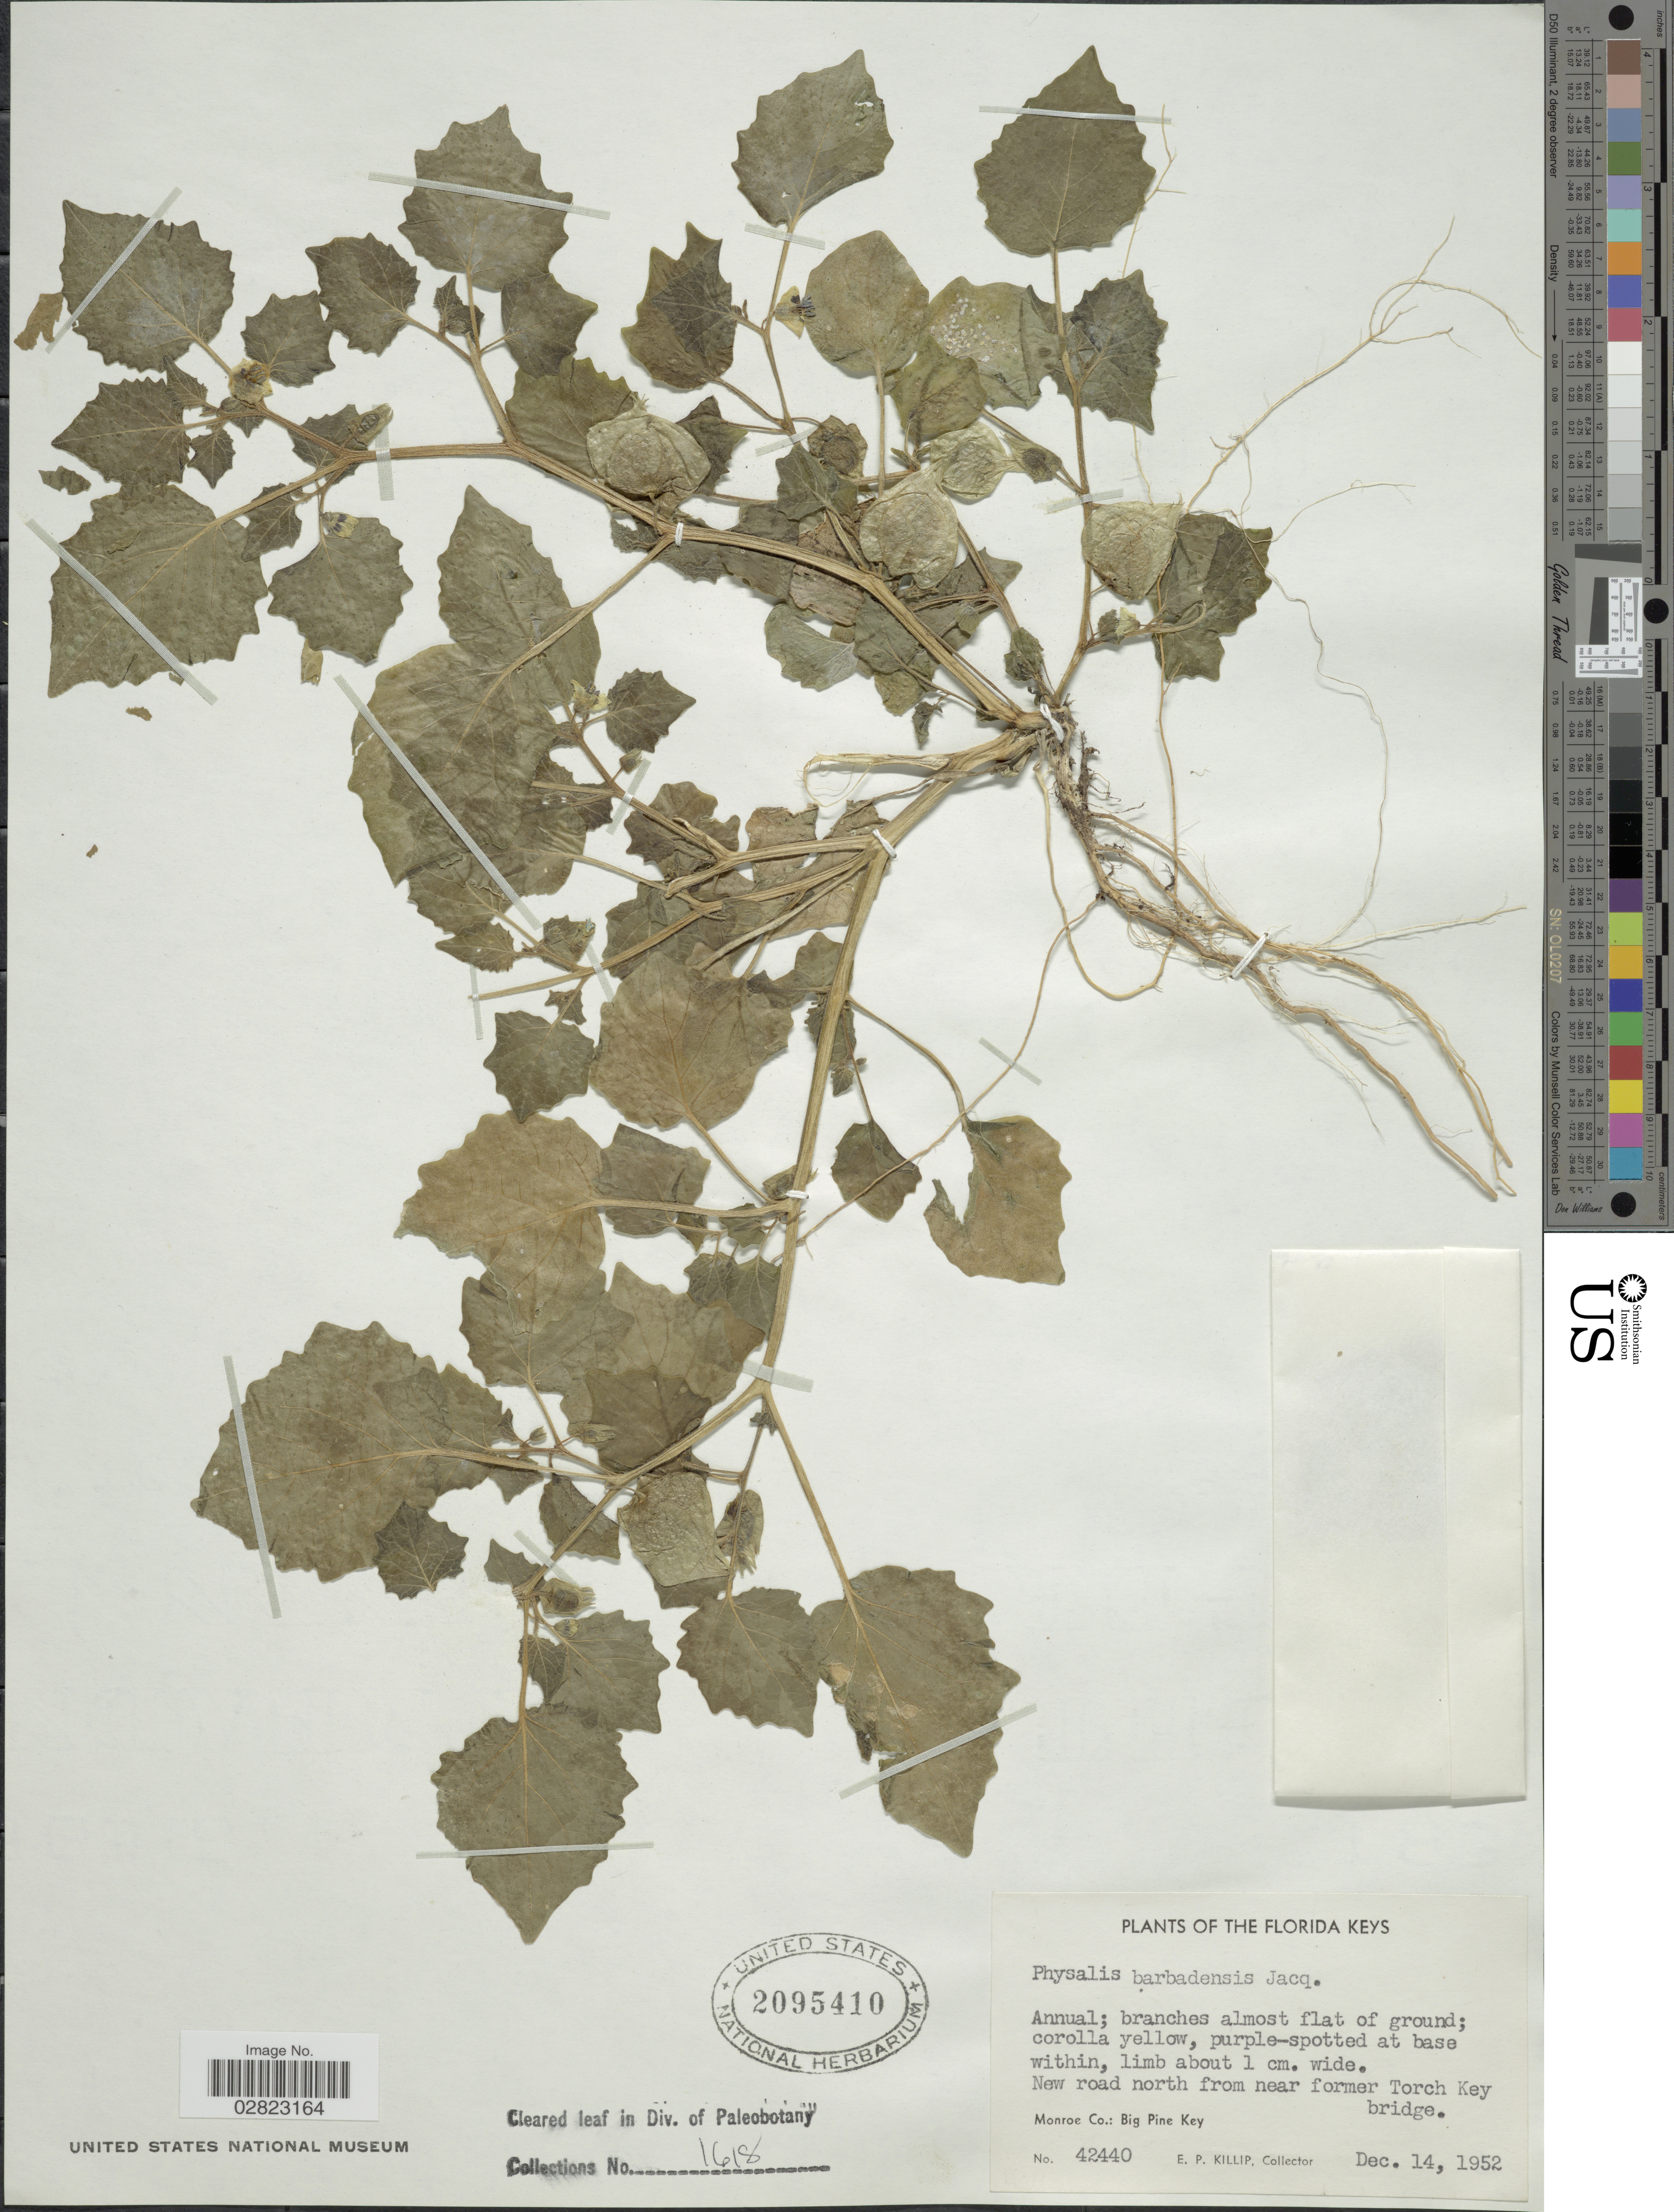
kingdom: Plantae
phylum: Tracheophyta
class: Magnoliopsida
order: Solanales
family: Solanaceae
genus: Physalis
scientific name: Physalis barbadensis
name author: Jacq.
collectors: E. P. Killip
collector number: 42440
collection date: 1952-12-14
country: United States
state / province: Florida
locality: Florida Keys. New road north from near former Torch Key bridge. Monroe Co.: Big Pine Key.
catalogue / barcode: US 2095410